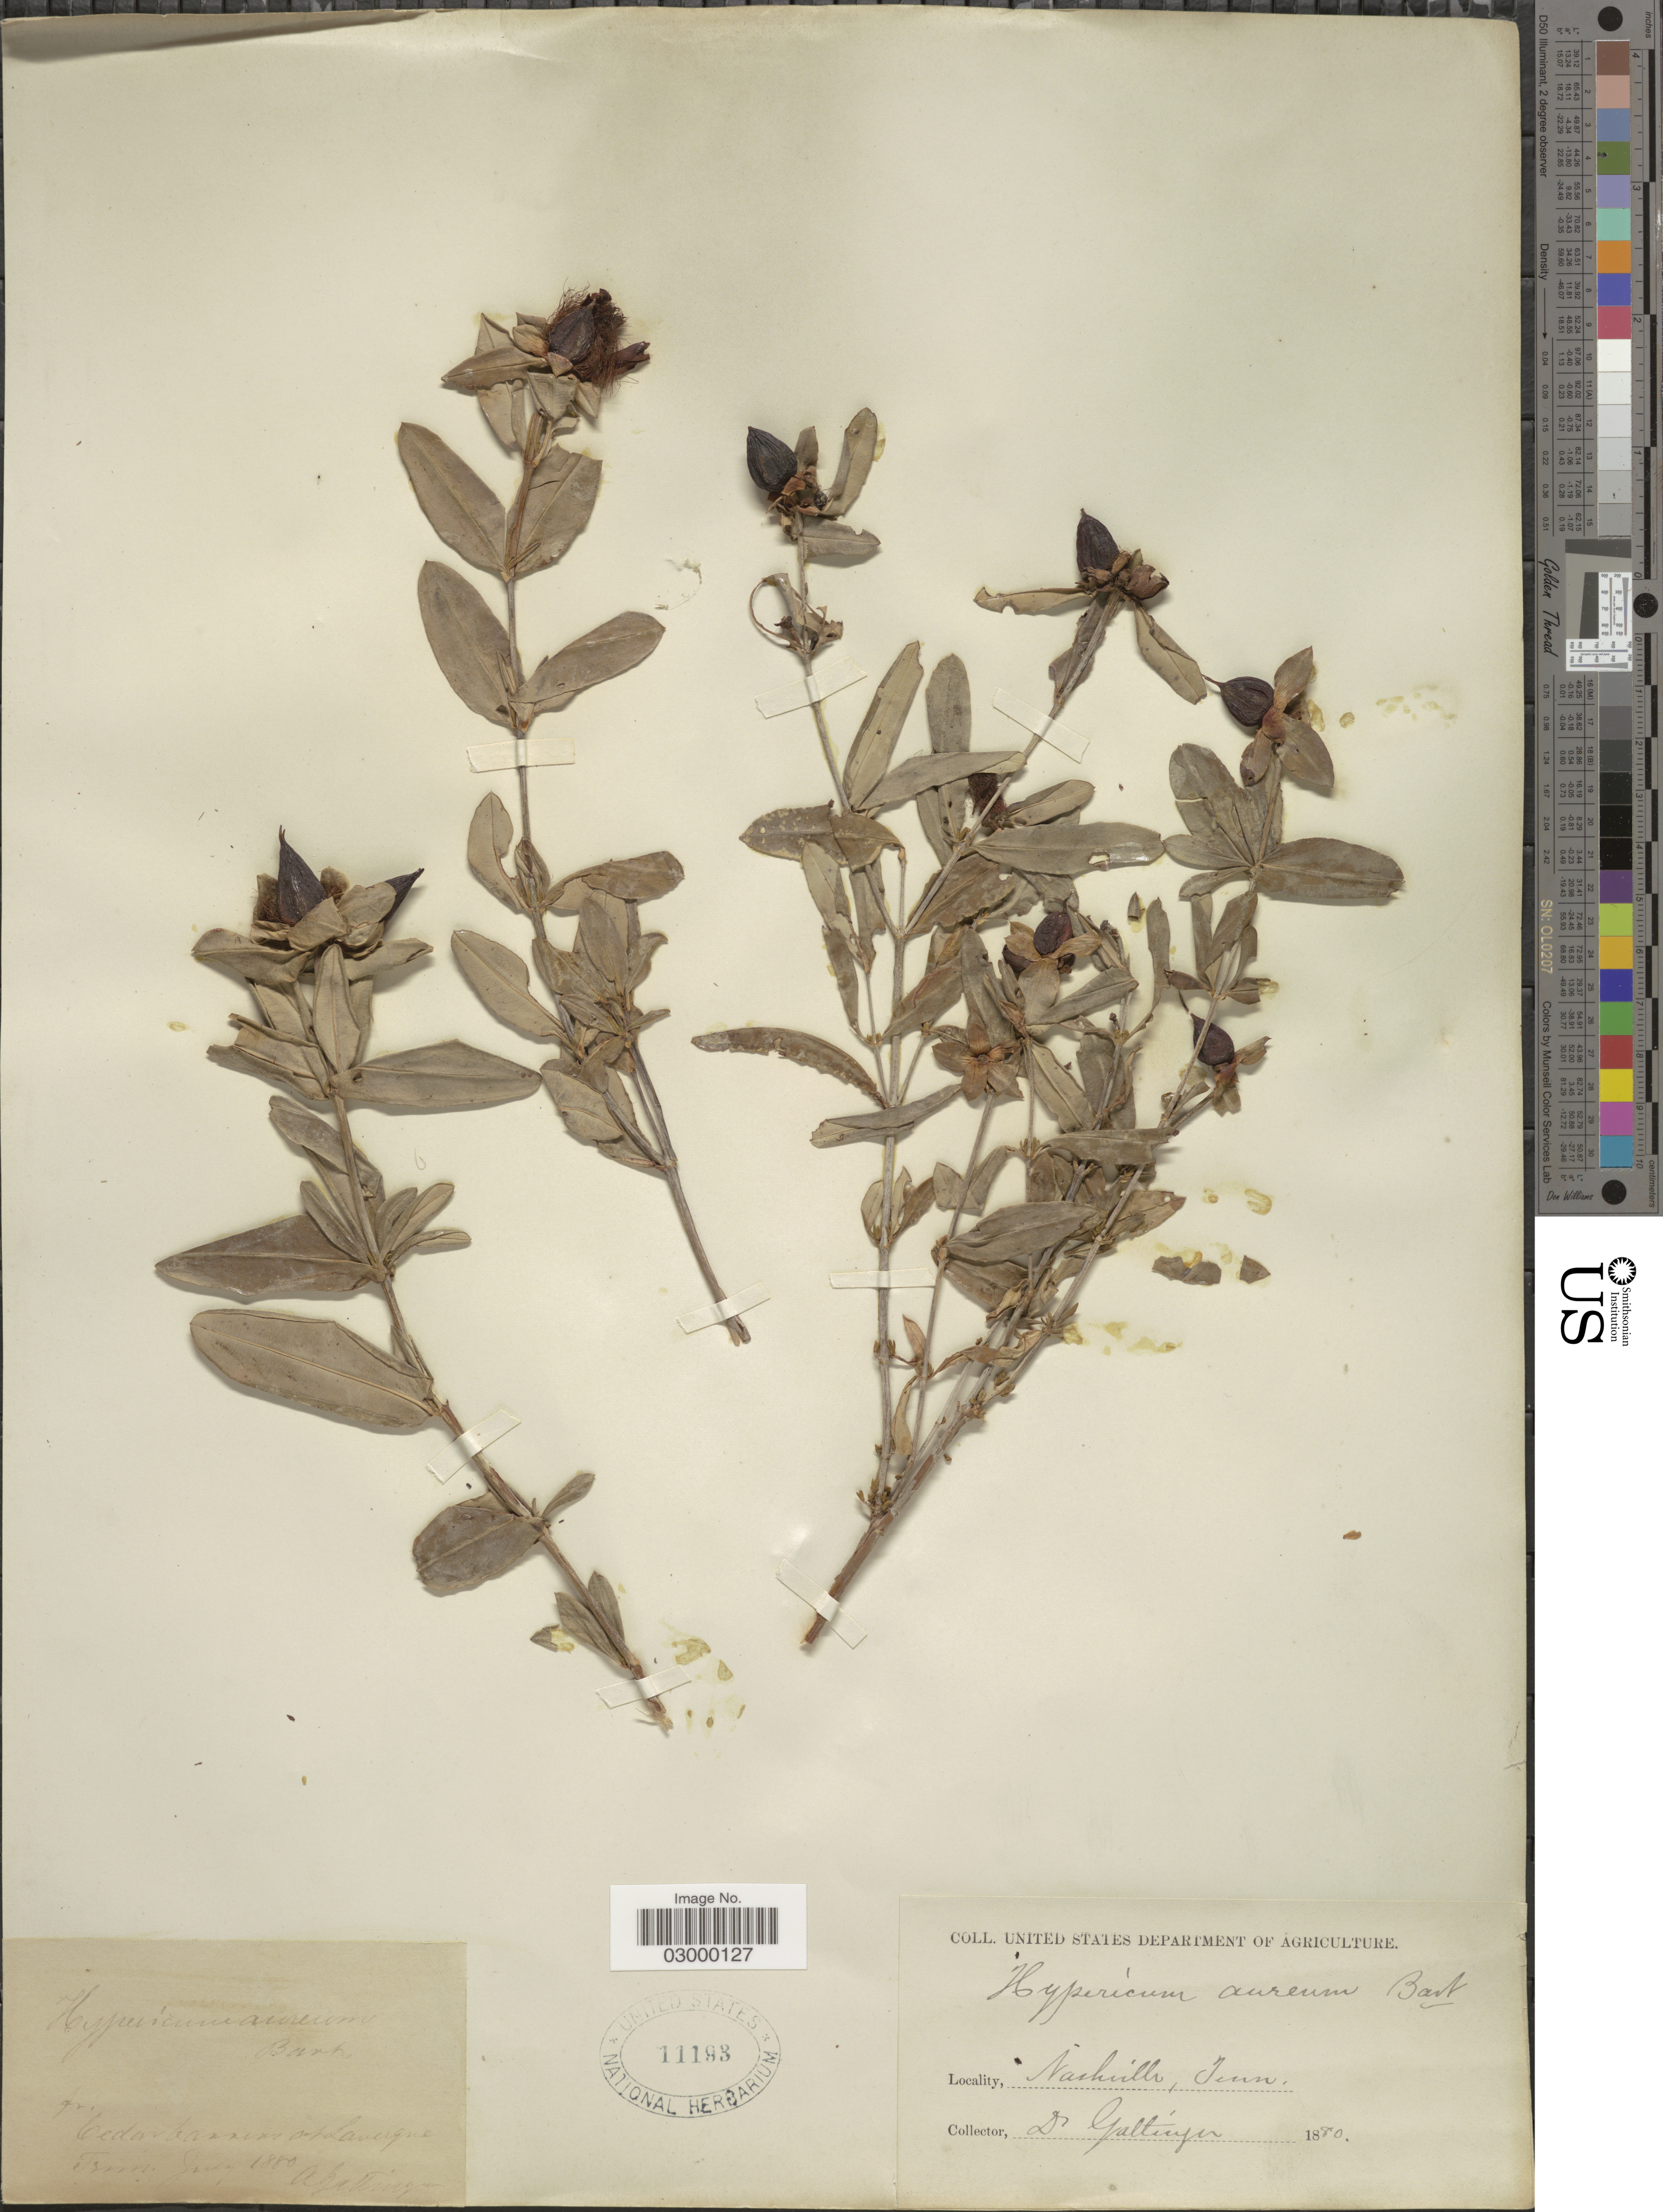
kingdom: Plantae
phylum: Tracheophyta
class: Magnoliopsida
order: Malpighiales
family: Hypericaceae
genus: Hypericum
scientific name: Hypericum aureum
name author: Lour.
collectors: A. Gattinger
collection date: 1880-07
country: United States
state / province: Tennessee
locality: Cedar barrens of Lavergne, Nashville.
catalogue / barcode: US 11193